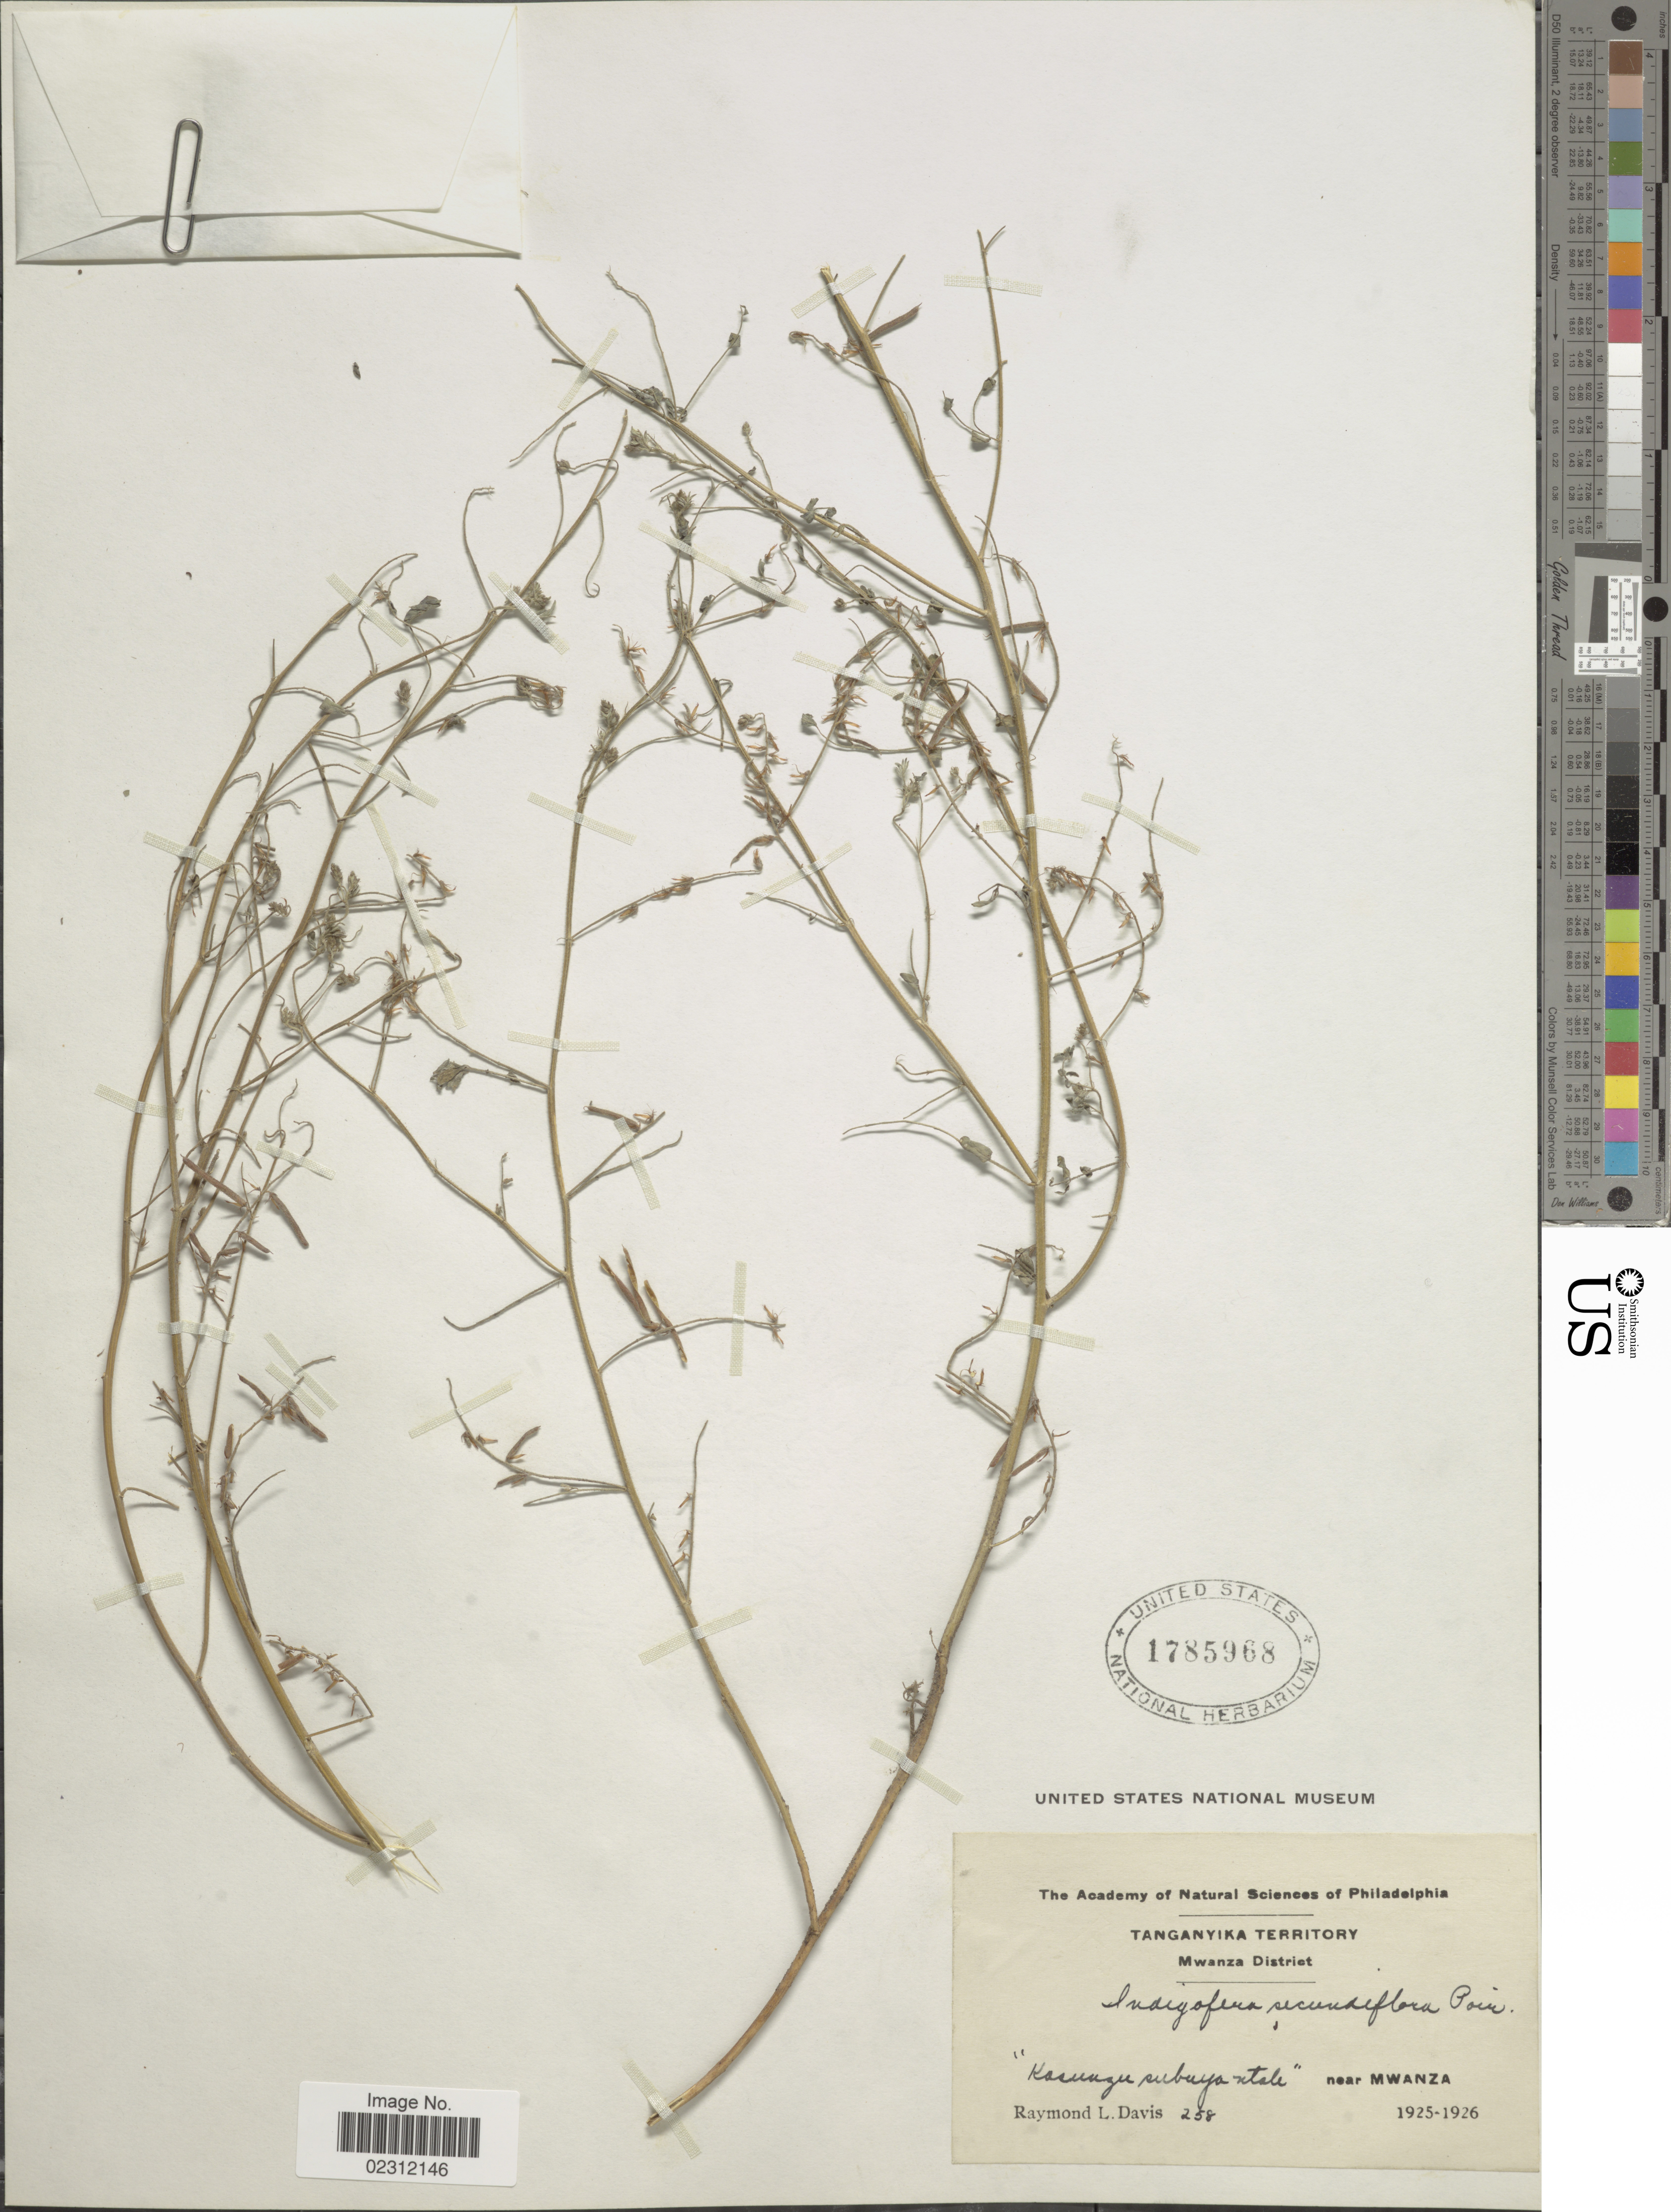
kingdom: Plantae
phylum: Tracheophyta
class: Magnoliopsida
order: Fabales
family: Fabaceae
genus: Indigofera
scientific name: Indigofera secundiflora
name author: Poir.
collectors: R. Davis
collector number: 258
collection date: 1925/1926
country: Tanzania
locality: Tanganyika Territory, Mwanza District, "Kasunga subuyantale" near Mwanza [interpreted]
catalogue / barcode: US 1785968